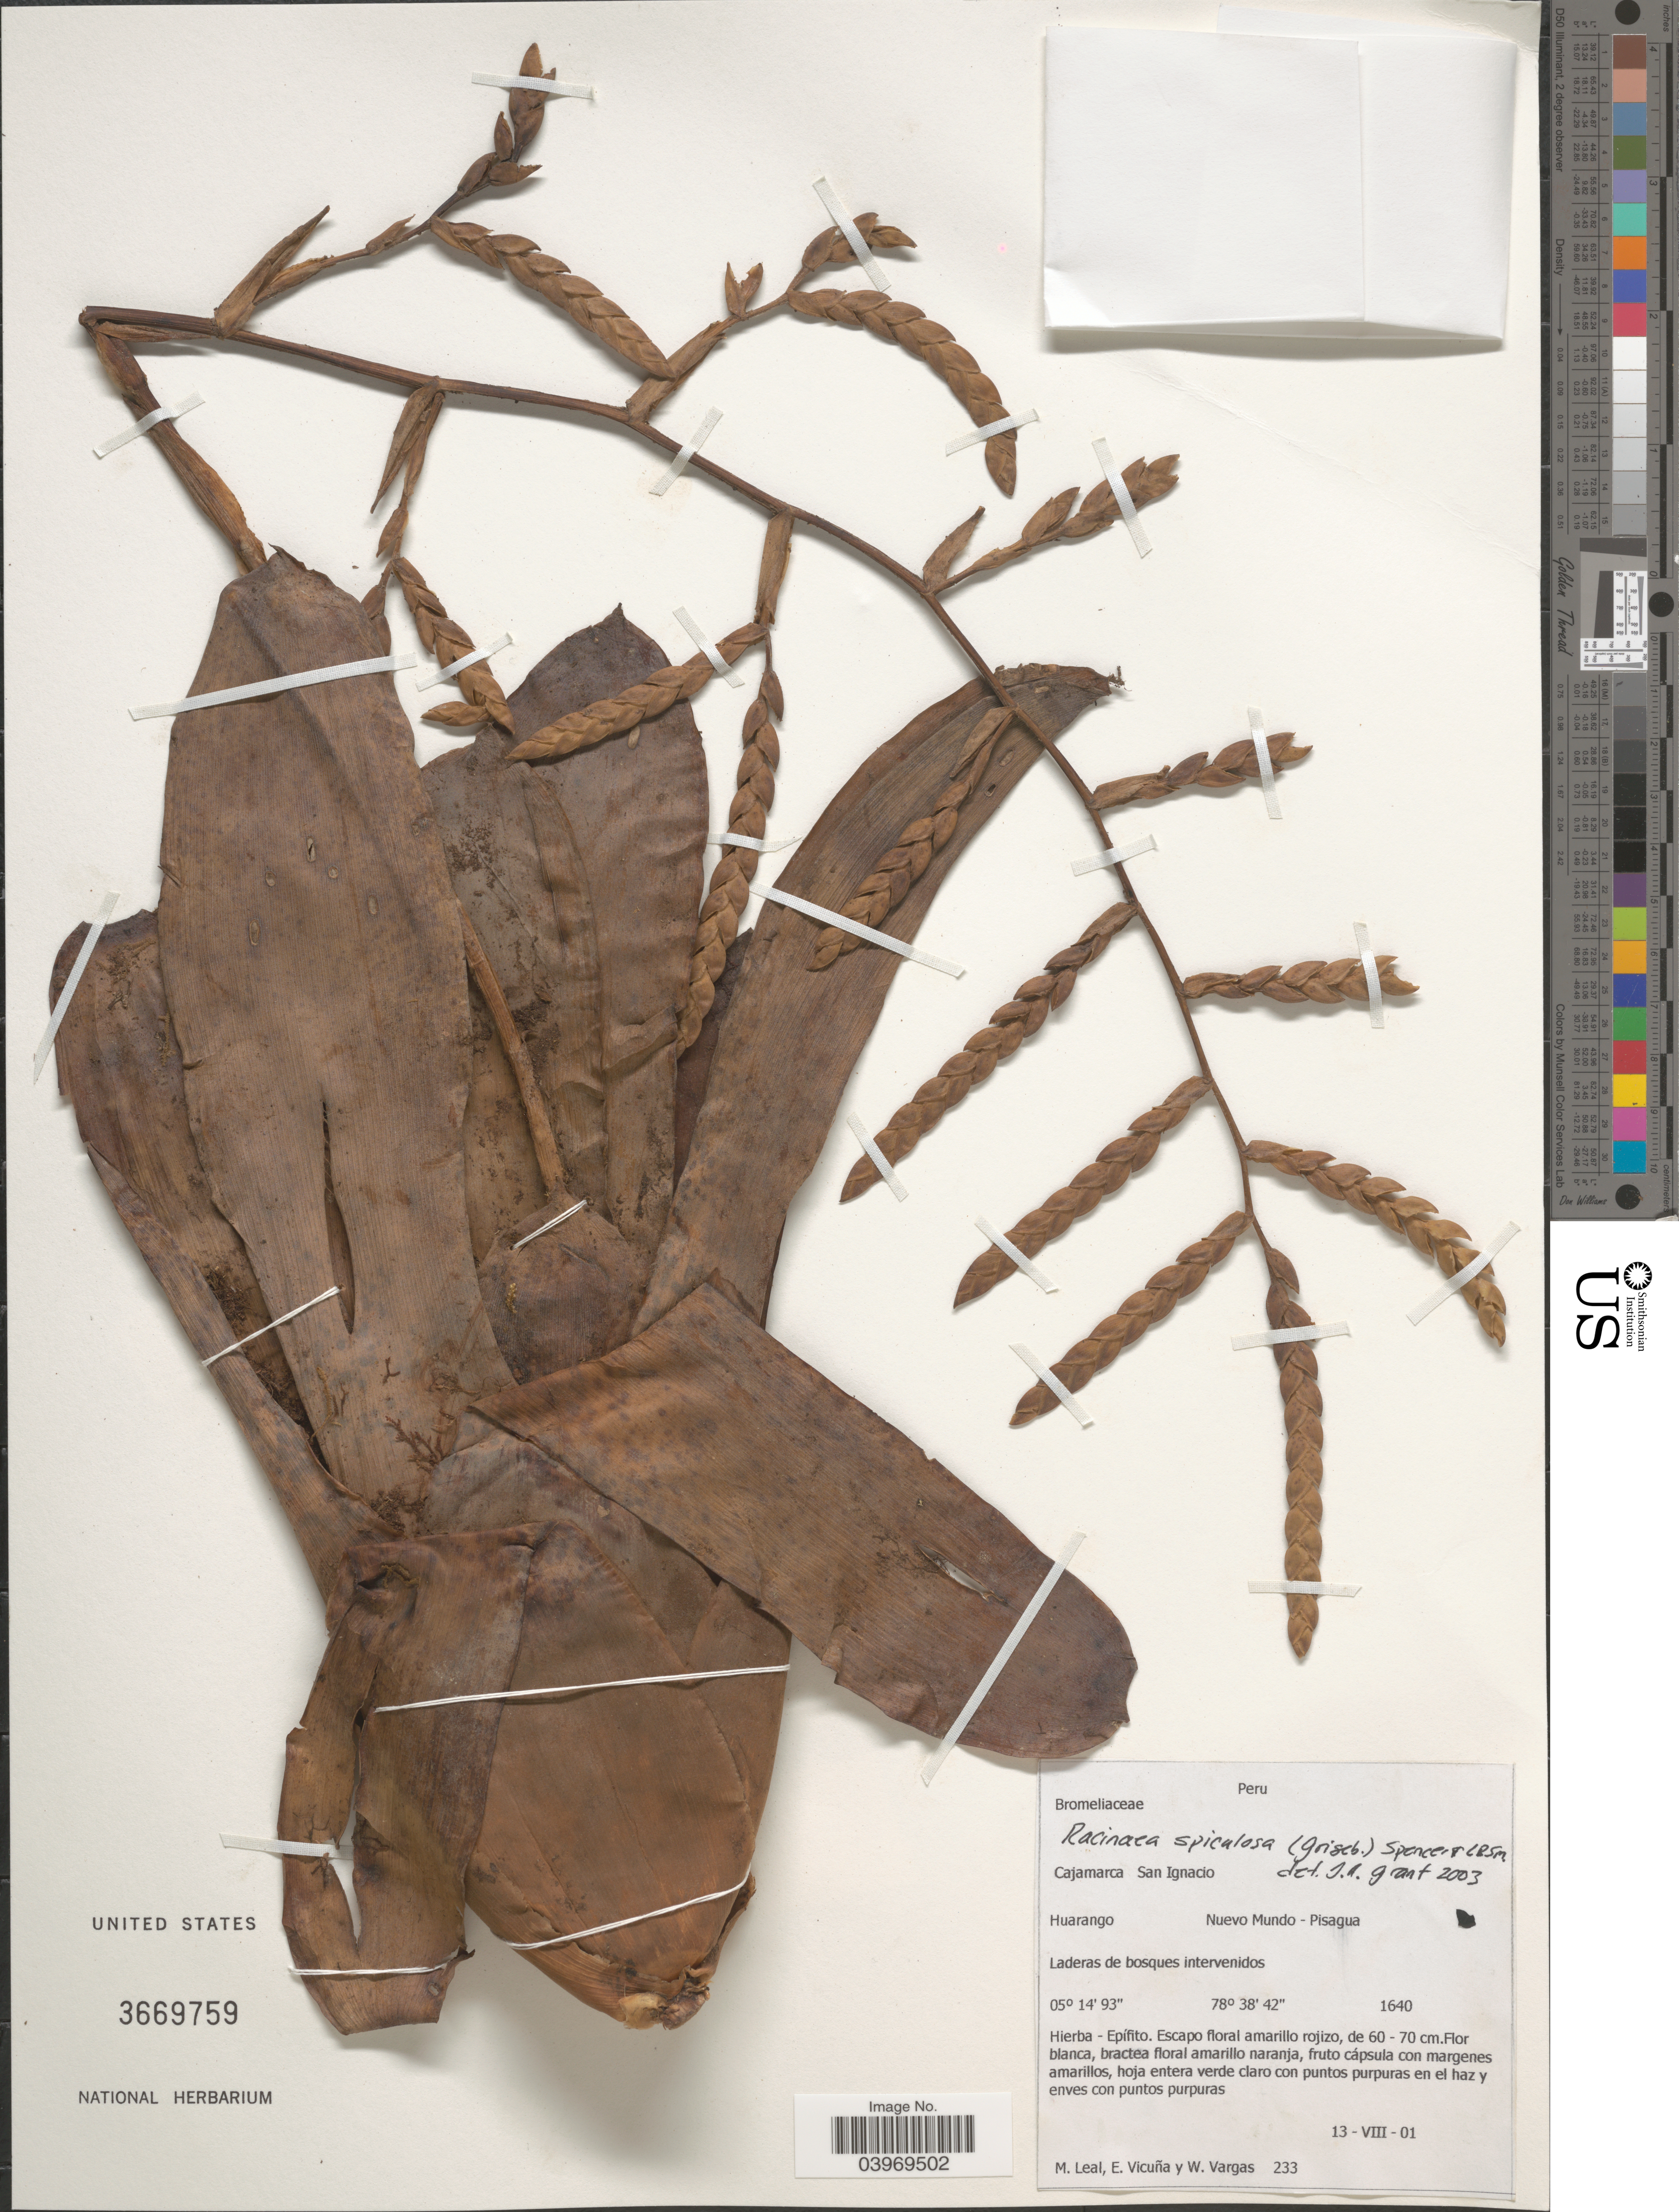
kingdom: Plantae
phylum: Tracheophyta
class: Liliopsida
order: Poales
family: Bromeliaceae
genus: Racinaea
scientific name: Racinaea spiculosa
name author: (Griseb.) M.A. Spencer & L.B. Sm.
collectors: M. E. Leal, E. Vicuña & W. Vargas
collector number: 233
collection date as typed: Transcribed d/m/y: 13/8/1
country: Peru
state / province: Cajamarca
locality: San Ignacio. Huarango. Nuevo Mundo-Pisagua.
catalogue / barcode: US 3669759